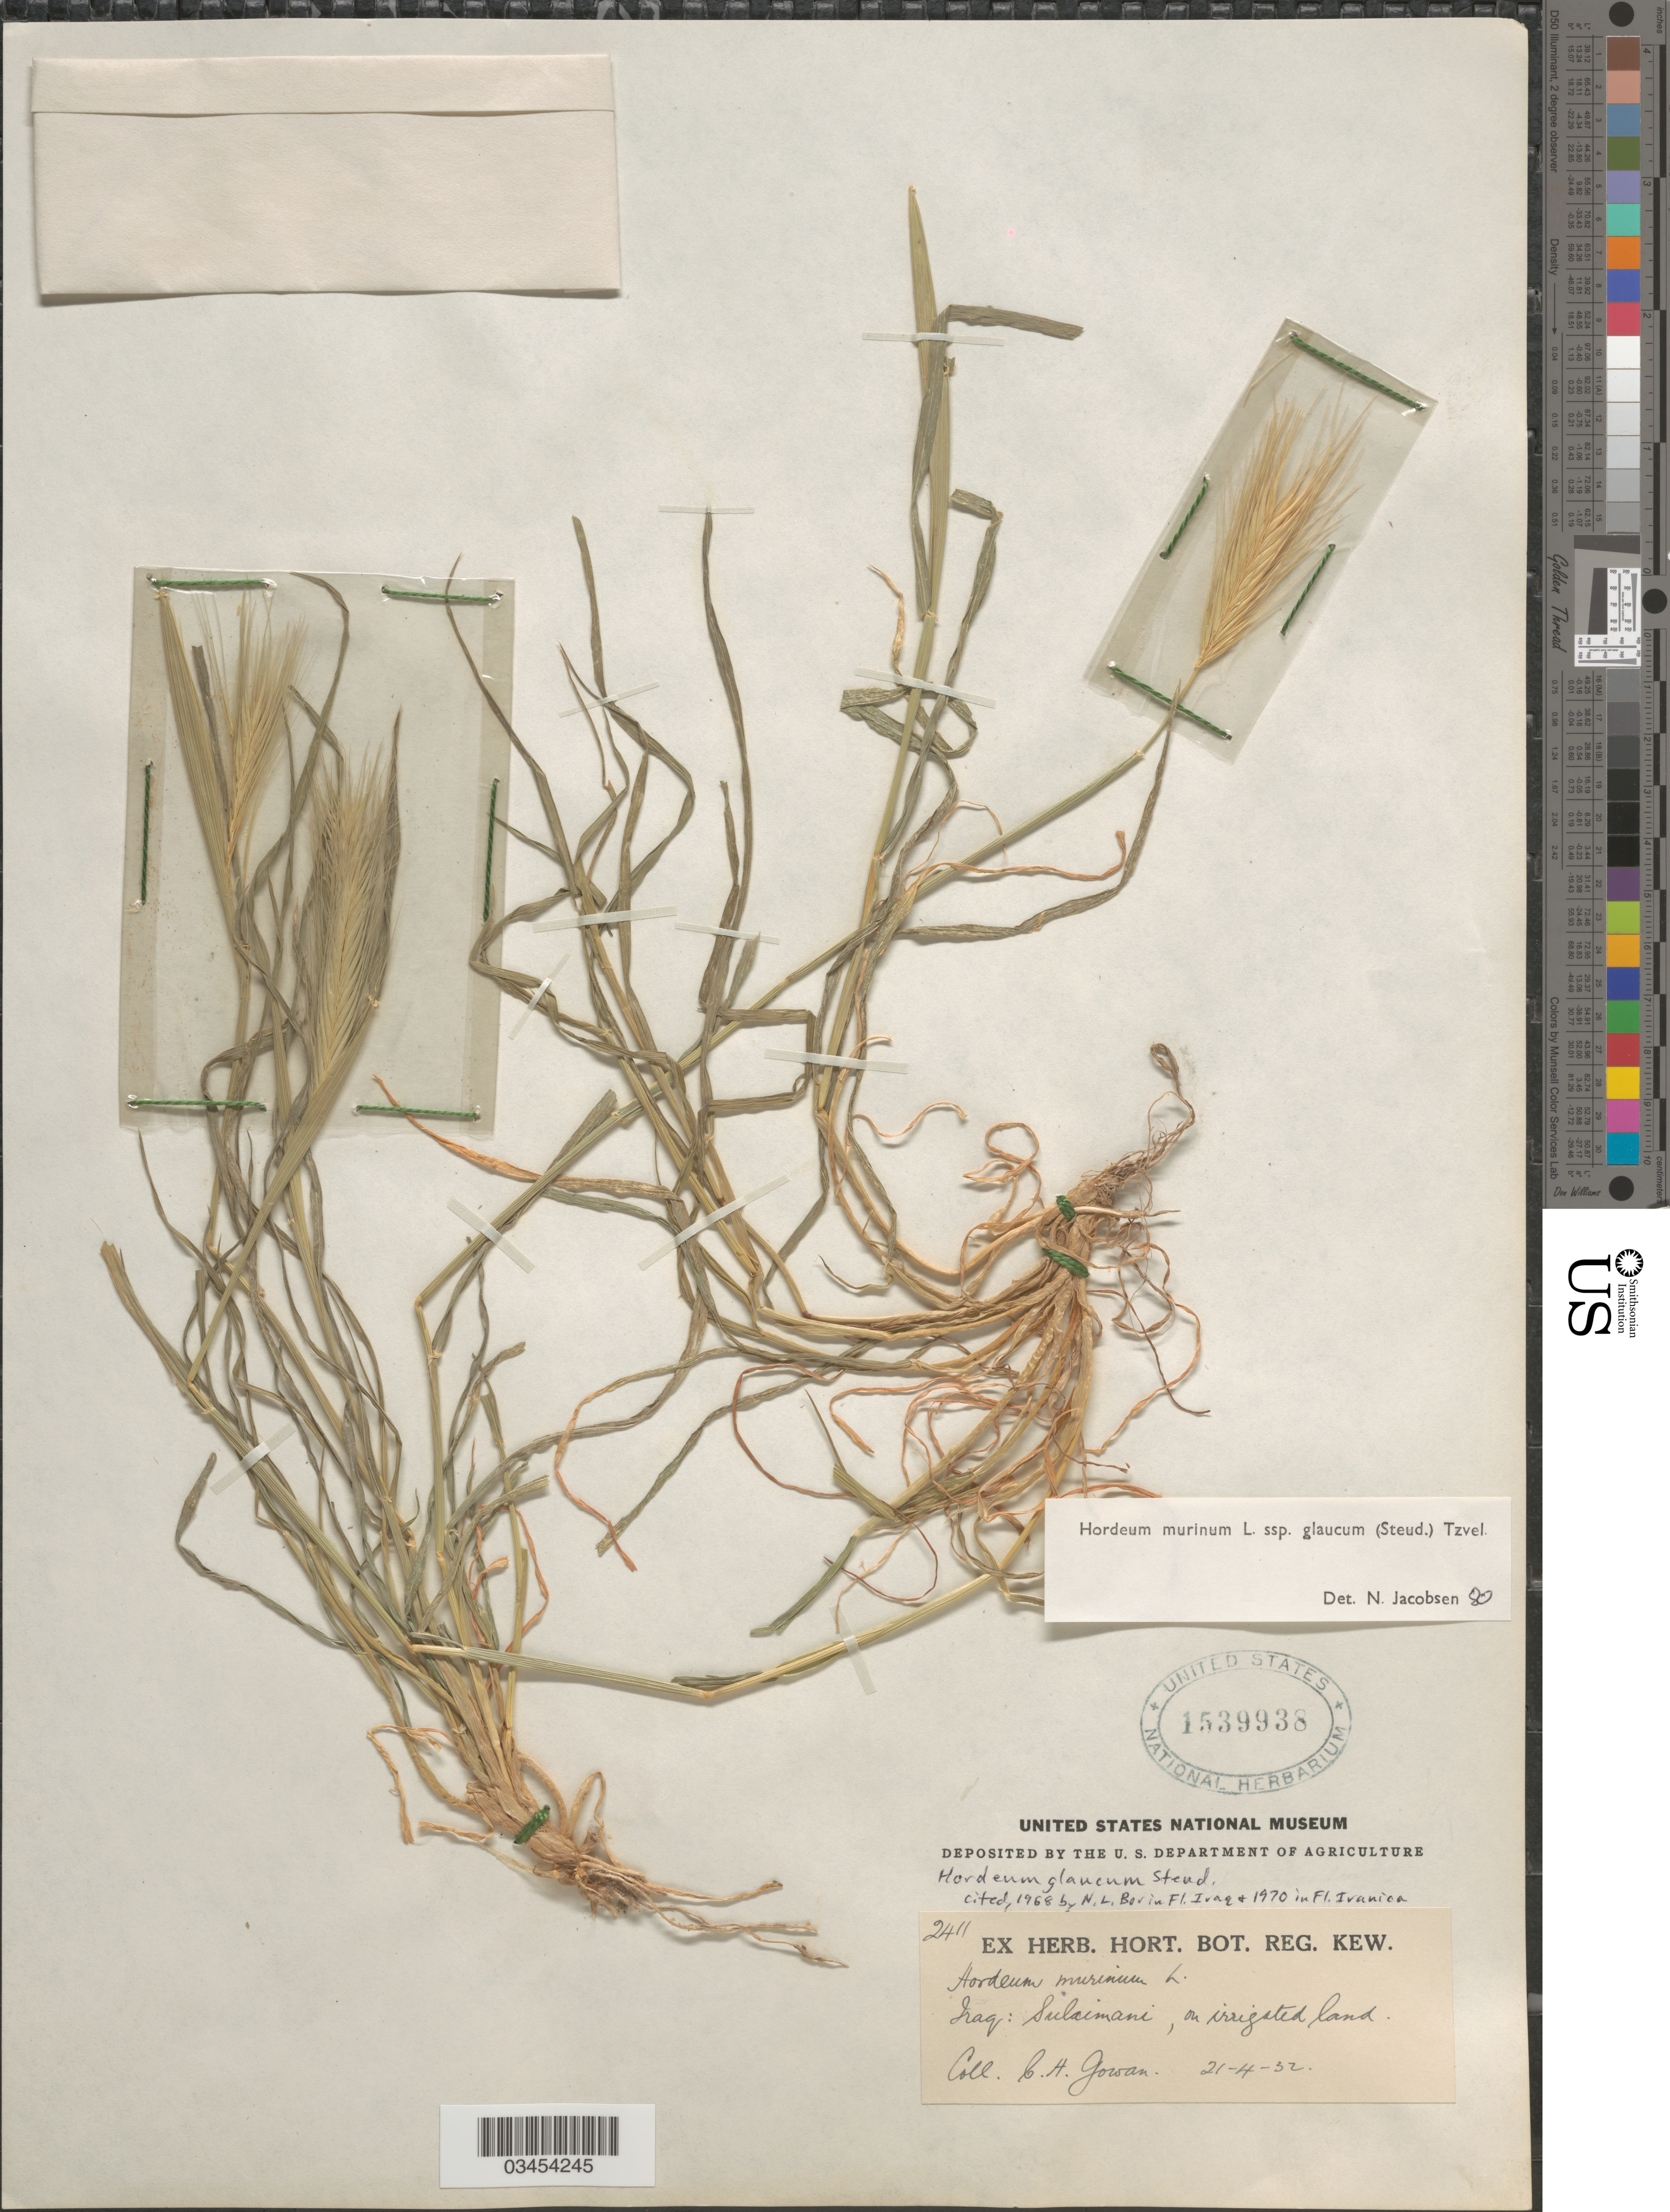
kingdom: Plantae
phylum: Tracheophyta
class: Liliopsida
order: Poales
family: Poaceae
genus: Hordeum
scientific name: Hordeum murinum subsp. glaucum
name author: (Steud.) Tzvelev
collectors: C. Gowan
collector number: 2411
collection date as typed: Transcribed d/m/y: 21/4/32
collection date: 1932-04-21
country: Iraq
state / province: As Sulaymānīyah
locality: Sulaimani.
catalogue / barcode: US 1539938